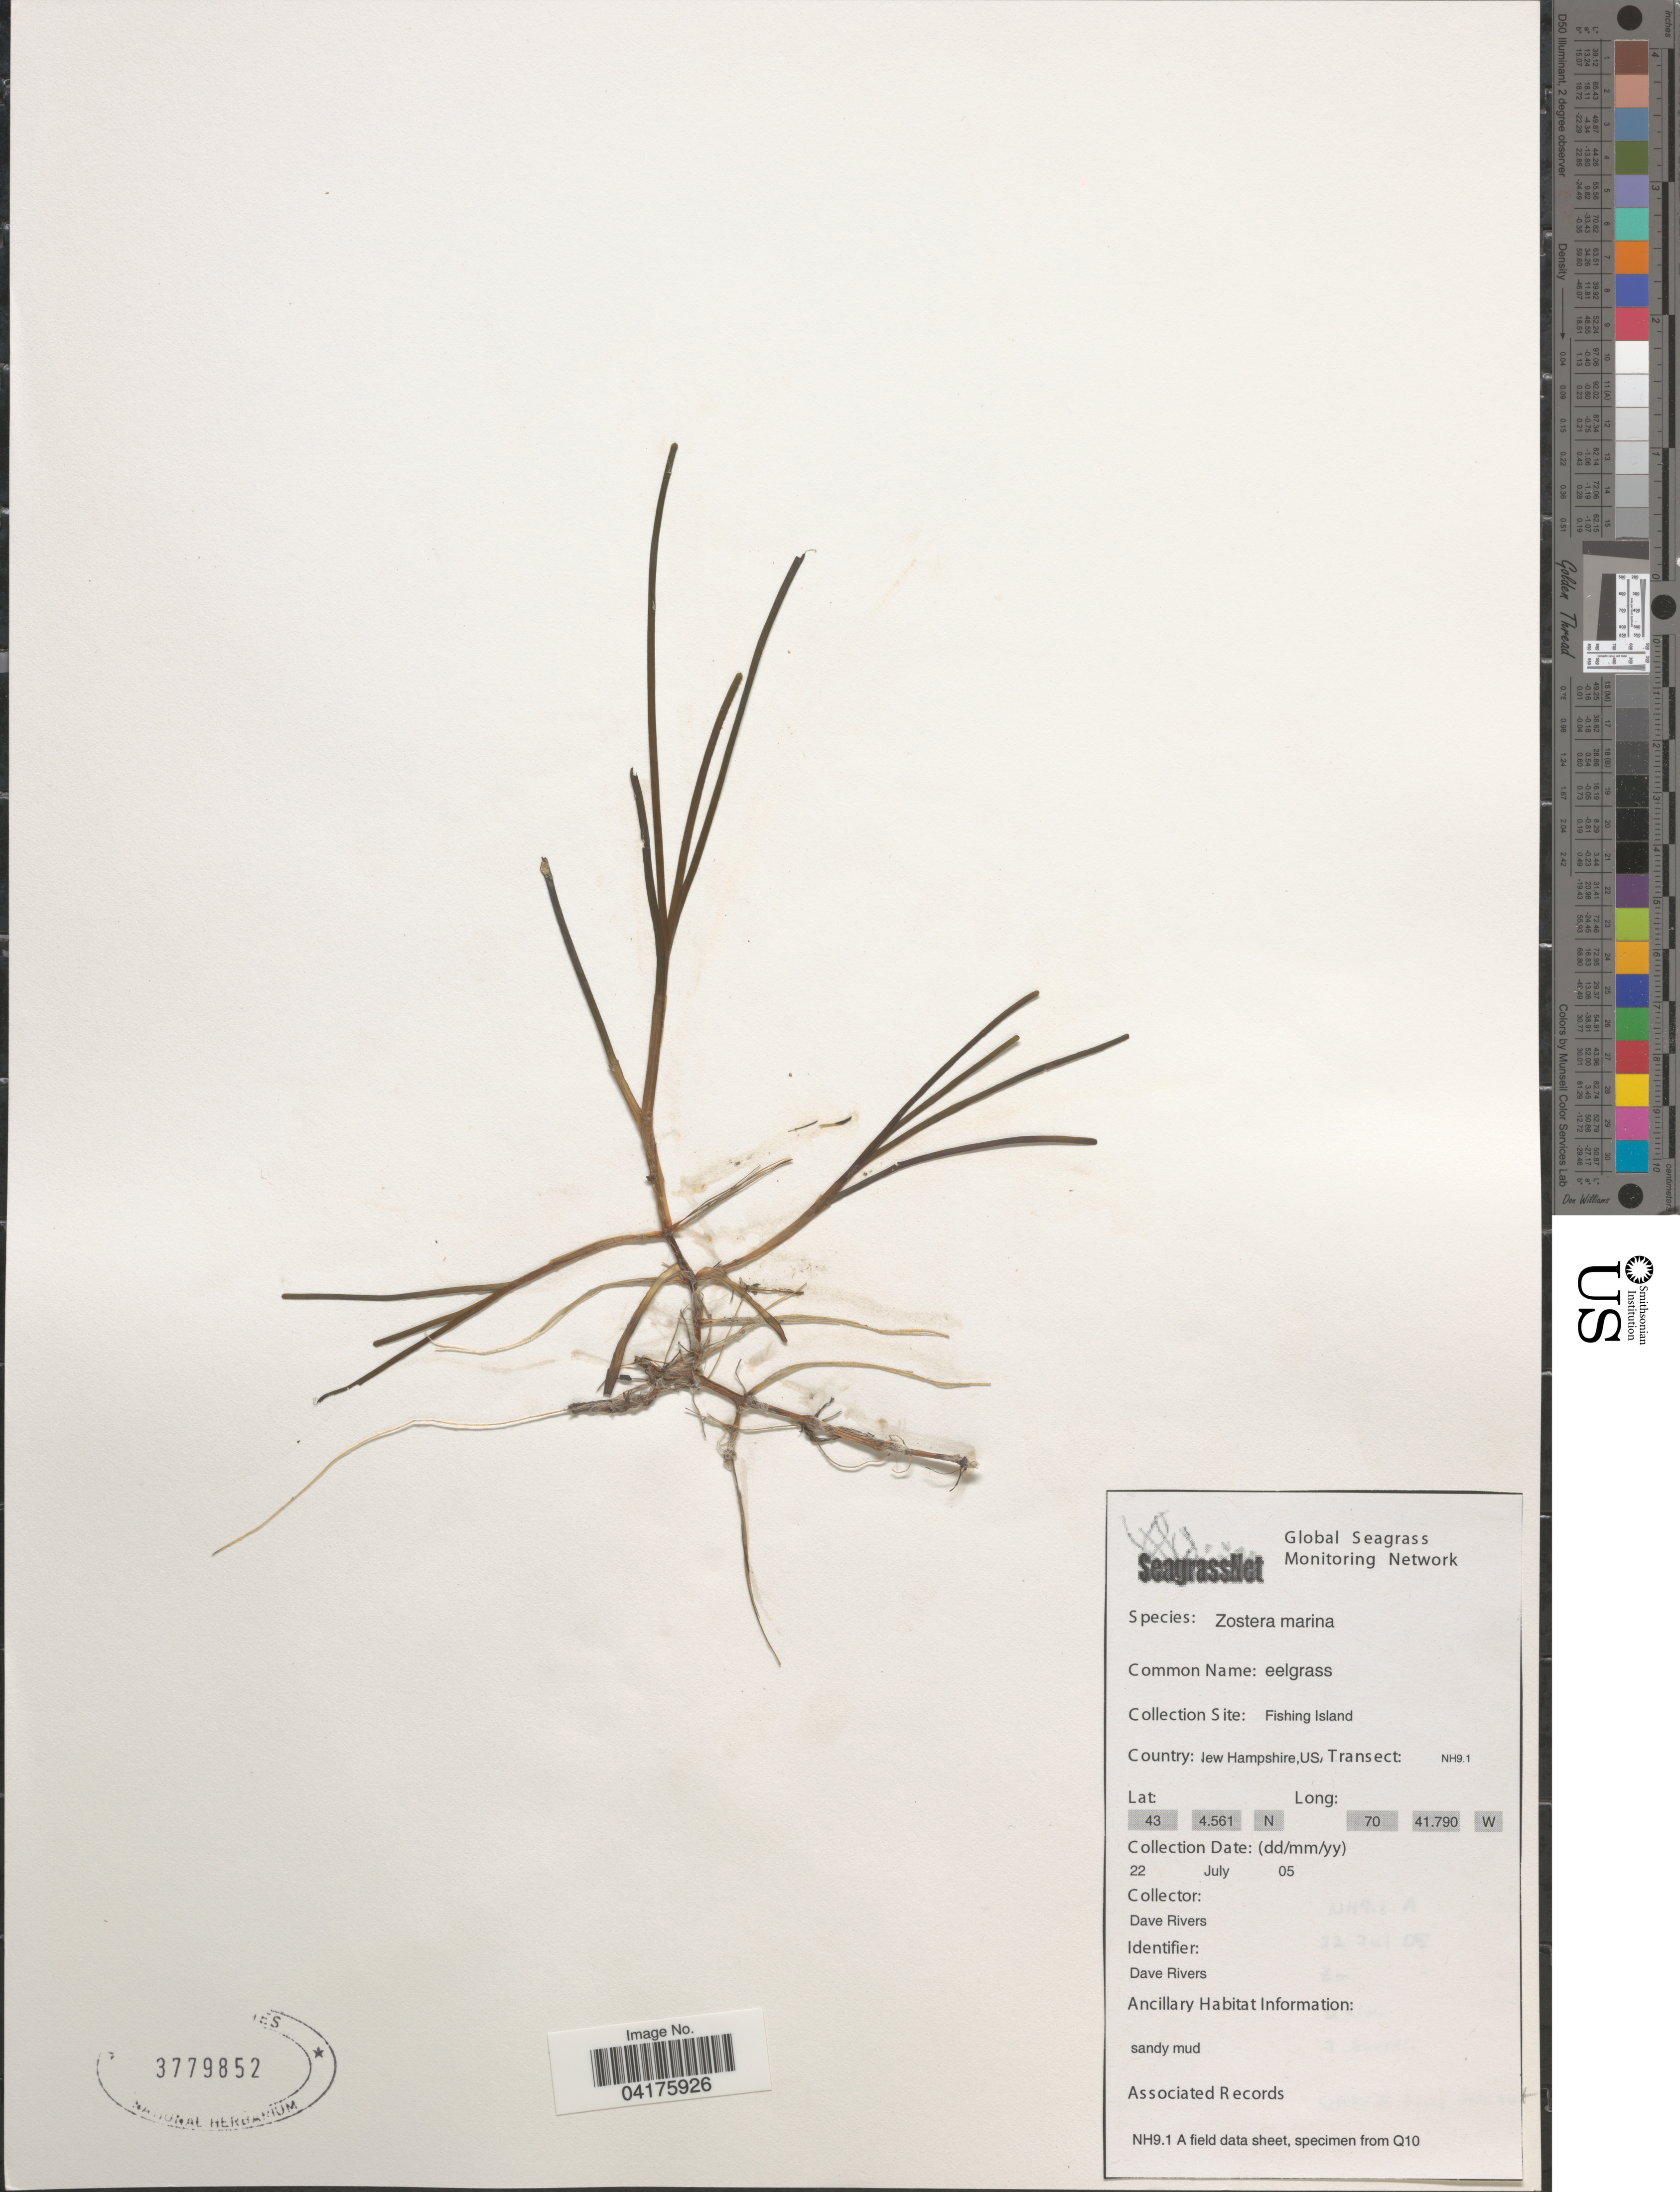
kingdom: Plantae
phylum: Tracheophyta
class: Liliopsida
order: Alismatales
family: Zosteraceae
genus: Zostera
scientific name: Zostera marina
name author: L.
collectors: D. Rivers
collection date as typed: Transcribed d/m/y: 22/7/5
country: United States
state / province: New Hampshire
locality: Fishing Island. Transect: NH9.1.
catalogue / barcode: US 3779852